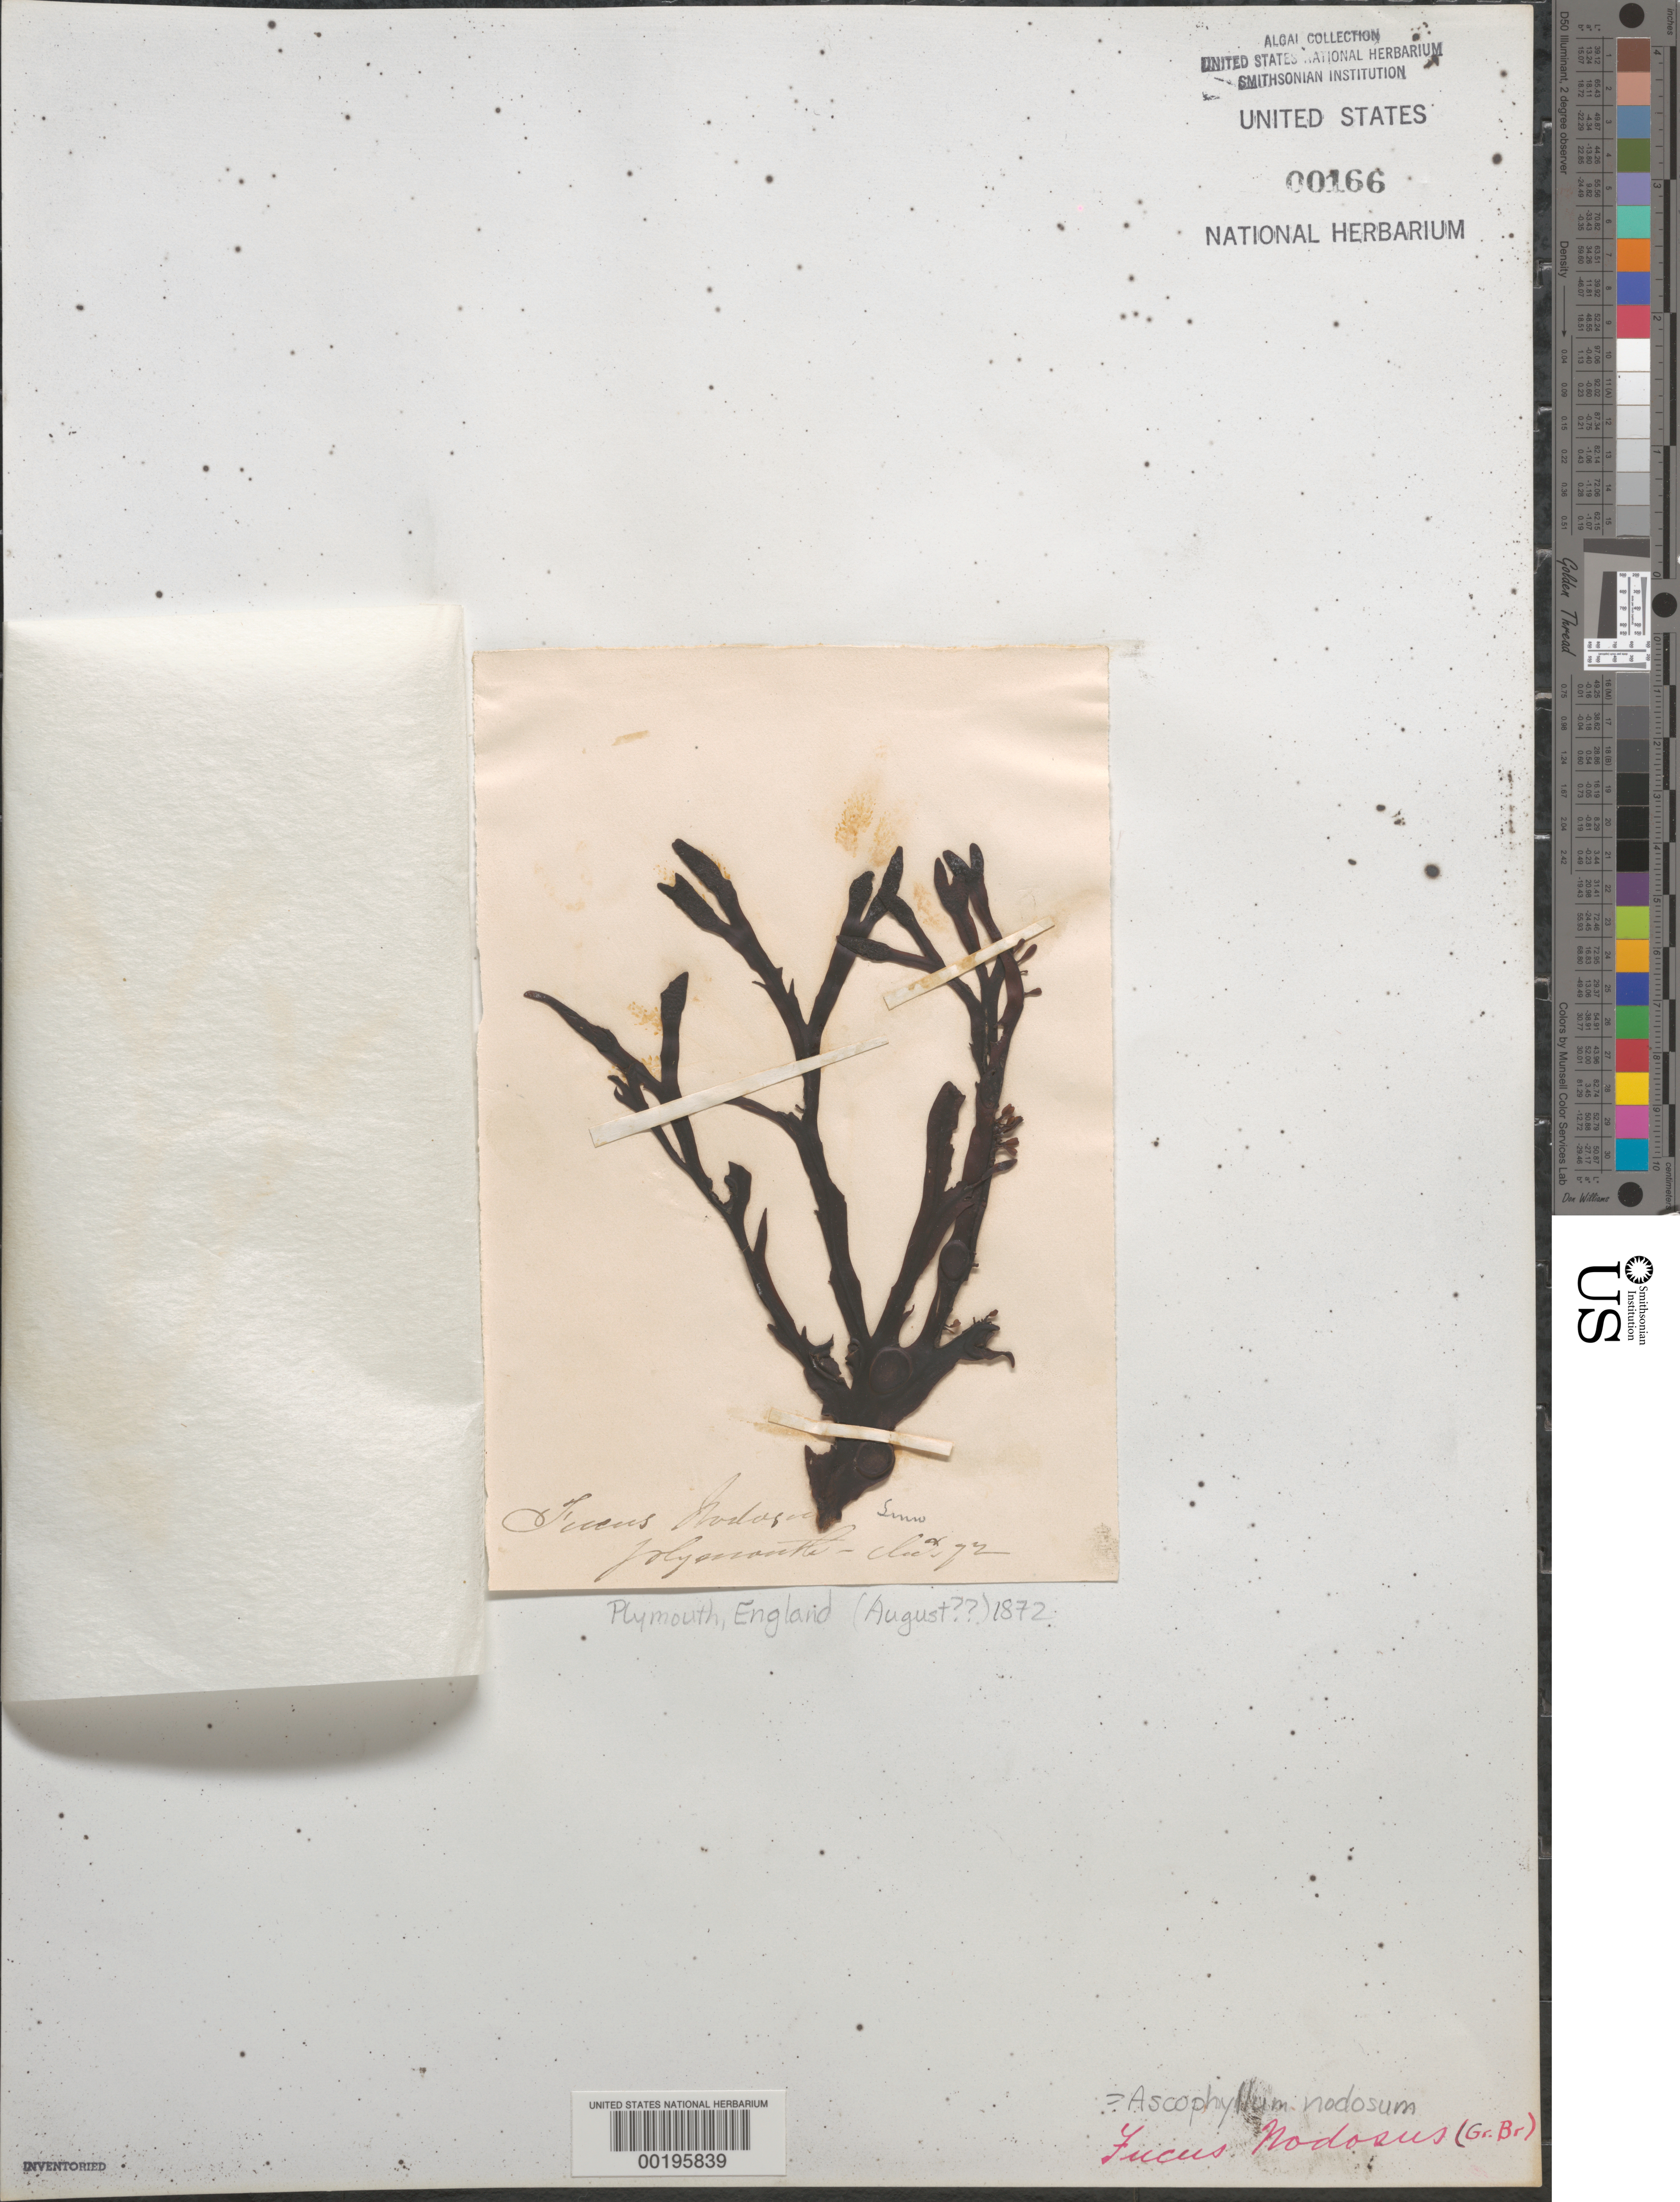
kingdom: Chromista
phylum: Ochrophyta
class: Phaeophyceae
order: Fucales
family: Fucaceae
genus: Ascophyllum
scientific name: Ascophyllum nodosum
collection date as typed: Aug 1872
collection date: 1872-08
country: United Kingdom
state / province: England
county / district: Devon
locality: Plymouth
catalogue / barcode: US 166